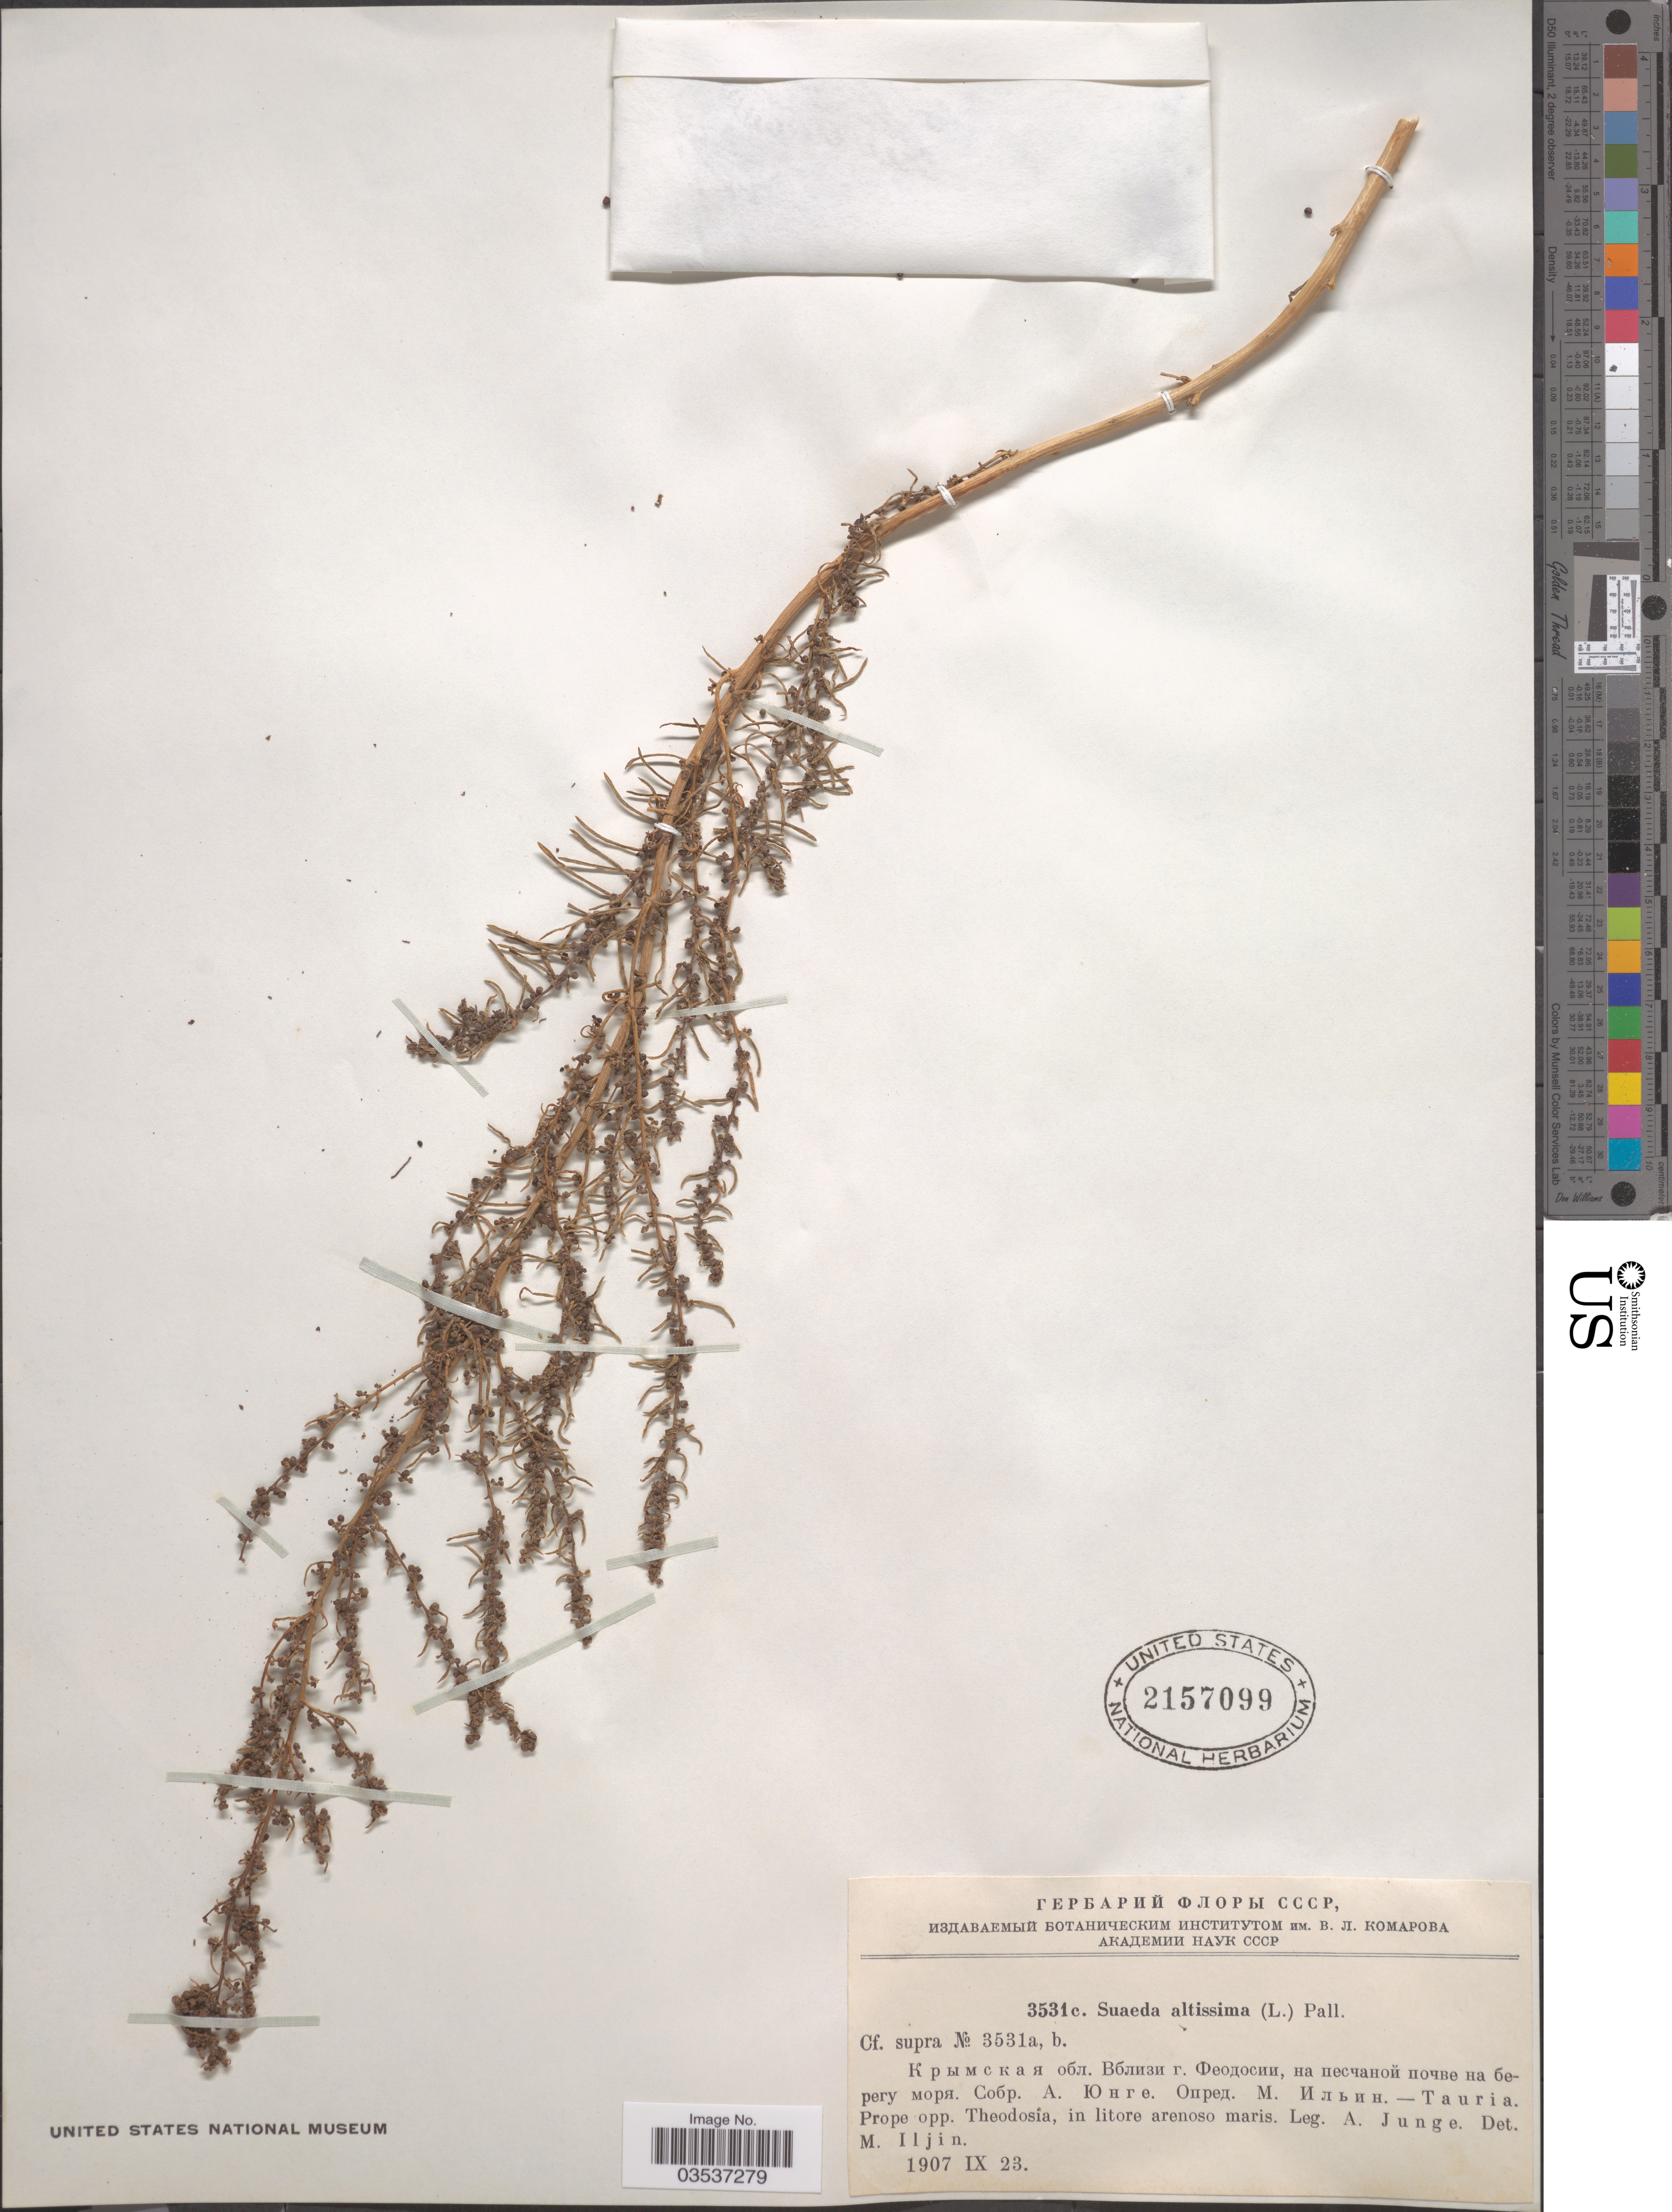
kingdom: Plantae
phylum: Tracheophyta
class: Magnoliopsida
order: Caryophyllales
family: Amaranthaceae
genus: Suaeda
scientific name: Suaeda altissima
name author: (L.) Pall.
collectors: A. Junge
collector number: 3531c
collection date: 1907-09-23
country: Ukraine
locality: Tauria. Prope opp. Theodosia.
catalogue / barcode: US 2157099